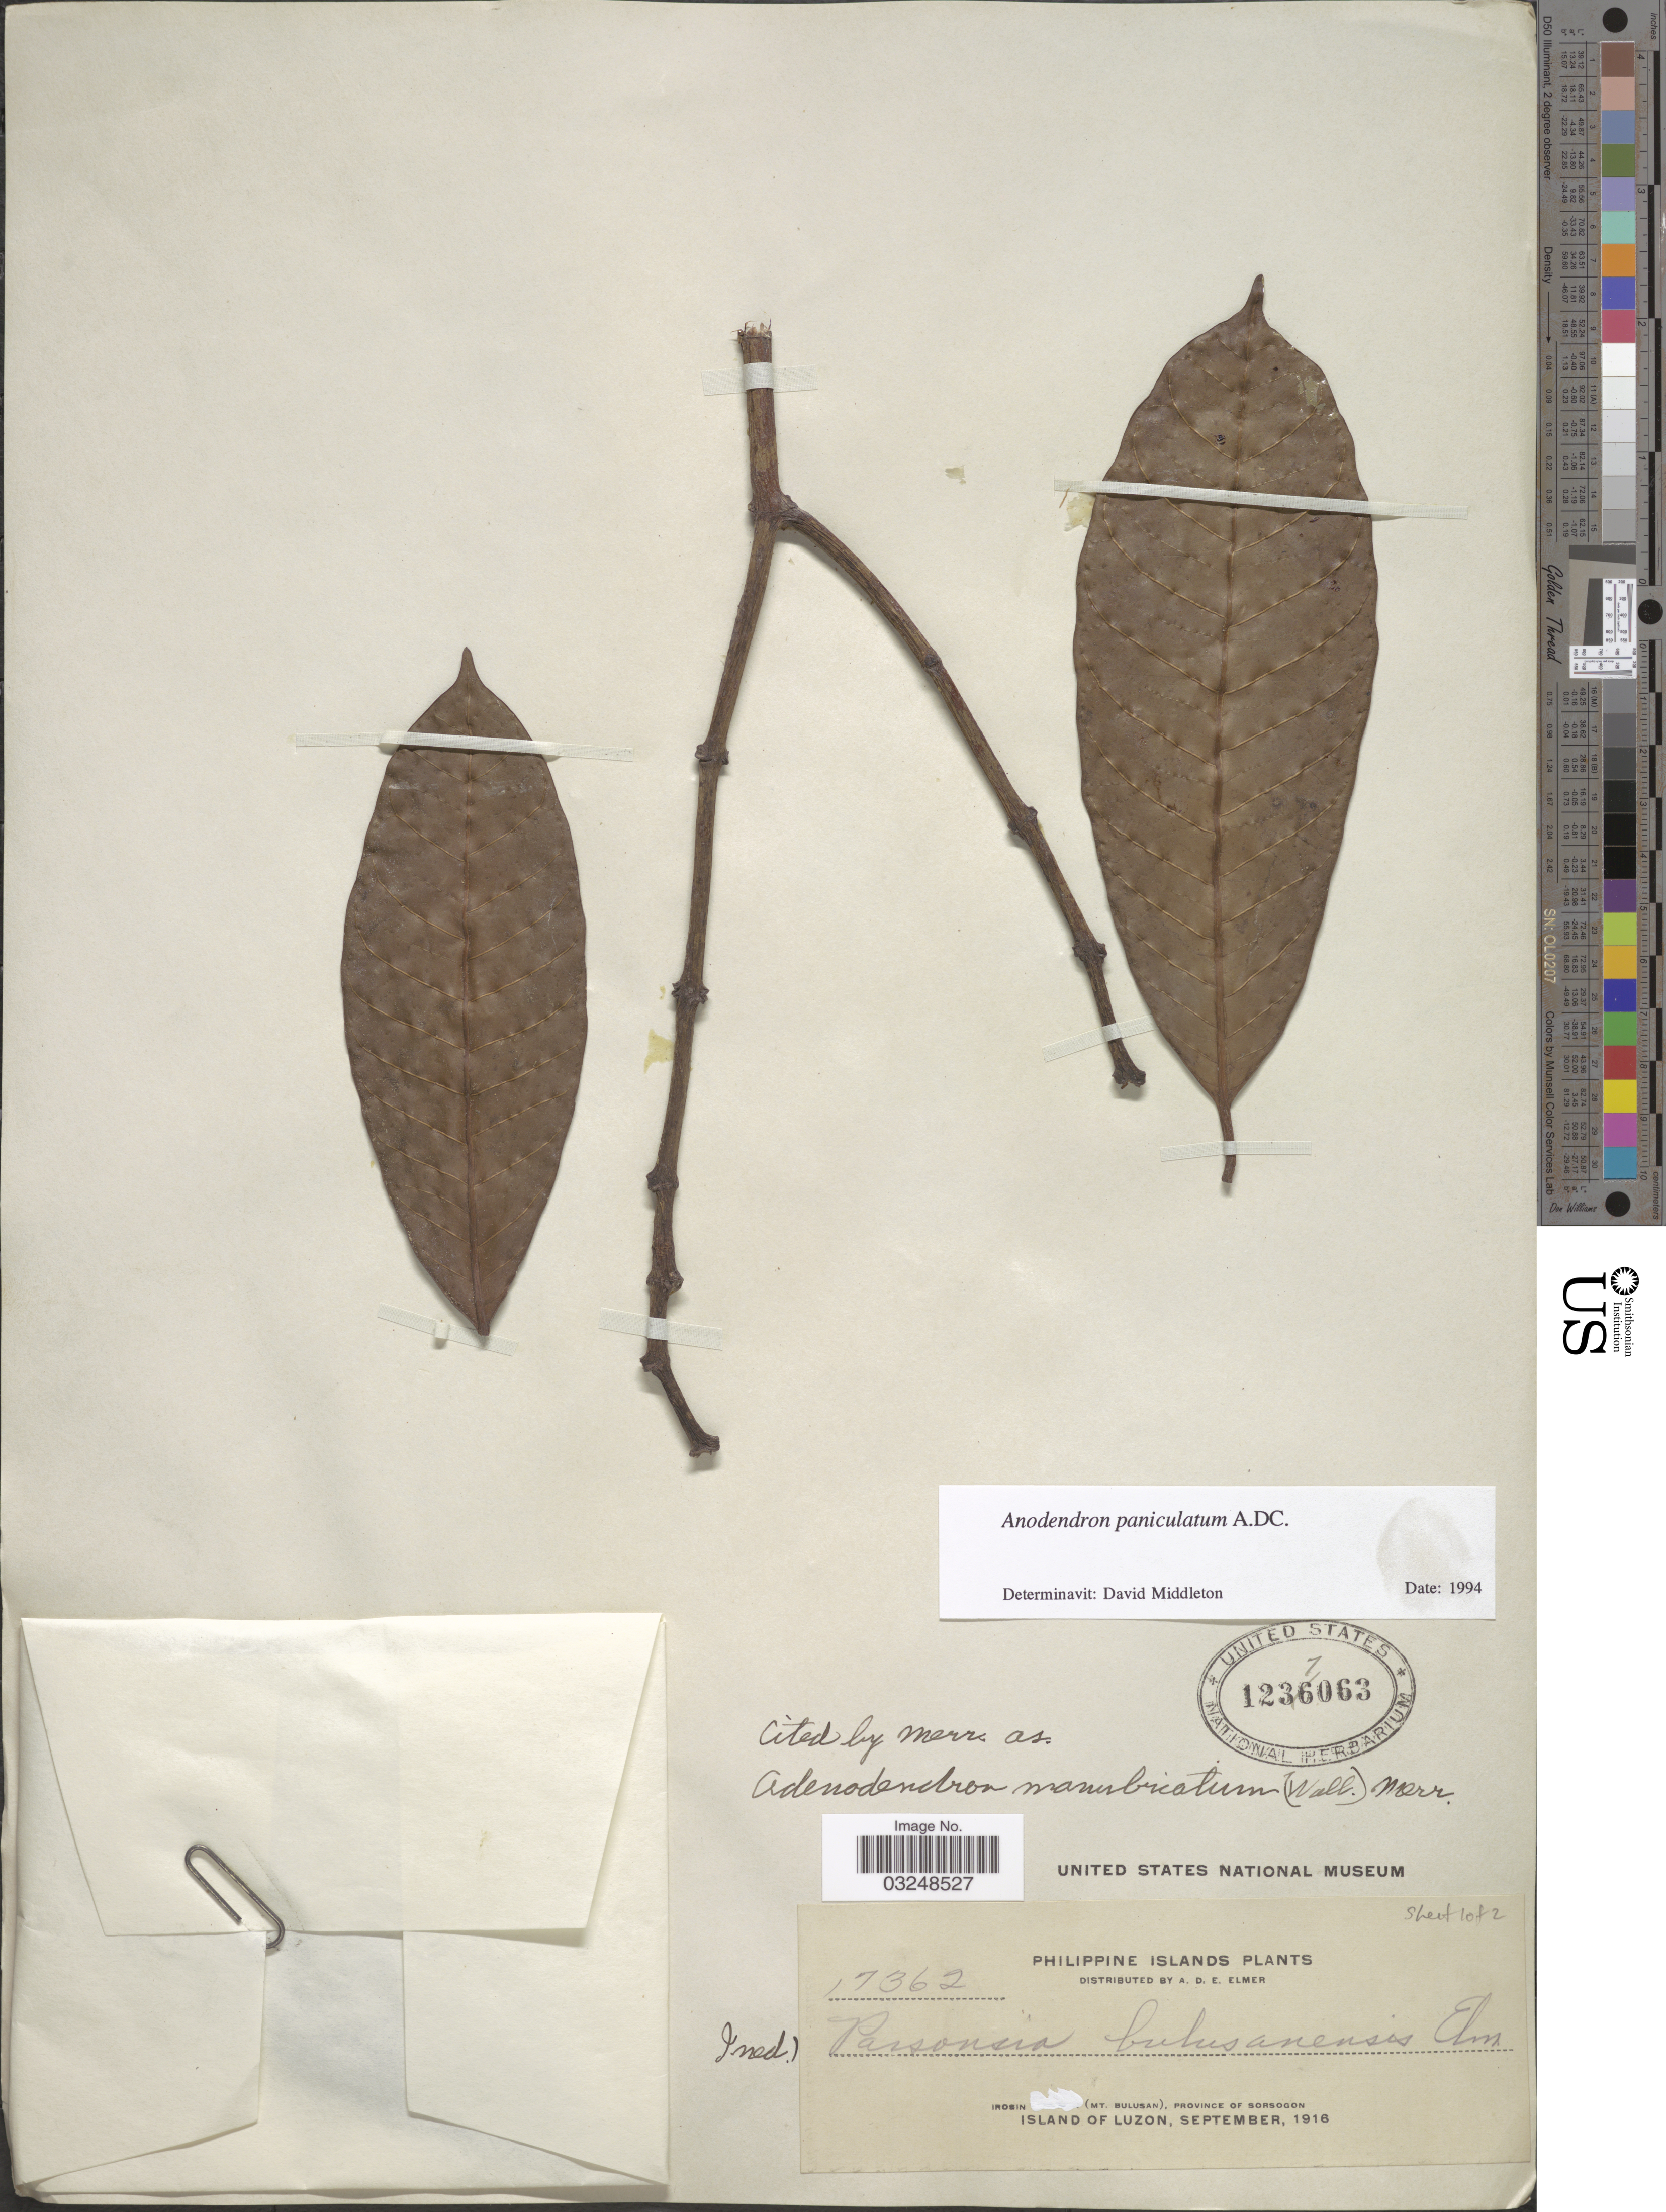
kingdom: Plantae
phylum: Tracheophyta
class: Magnoliopsida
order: Gentianales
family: Apocynaceae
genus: Anodendron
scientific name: Anodendron paniculatum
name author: A. DC.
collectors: A. D. E. Elmer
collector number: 17362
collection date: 1916-09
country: Philippines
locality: Irosin (Mt. Bulusan), Province of Sorsogon, Island of Luzon.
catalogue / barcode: US 1237063